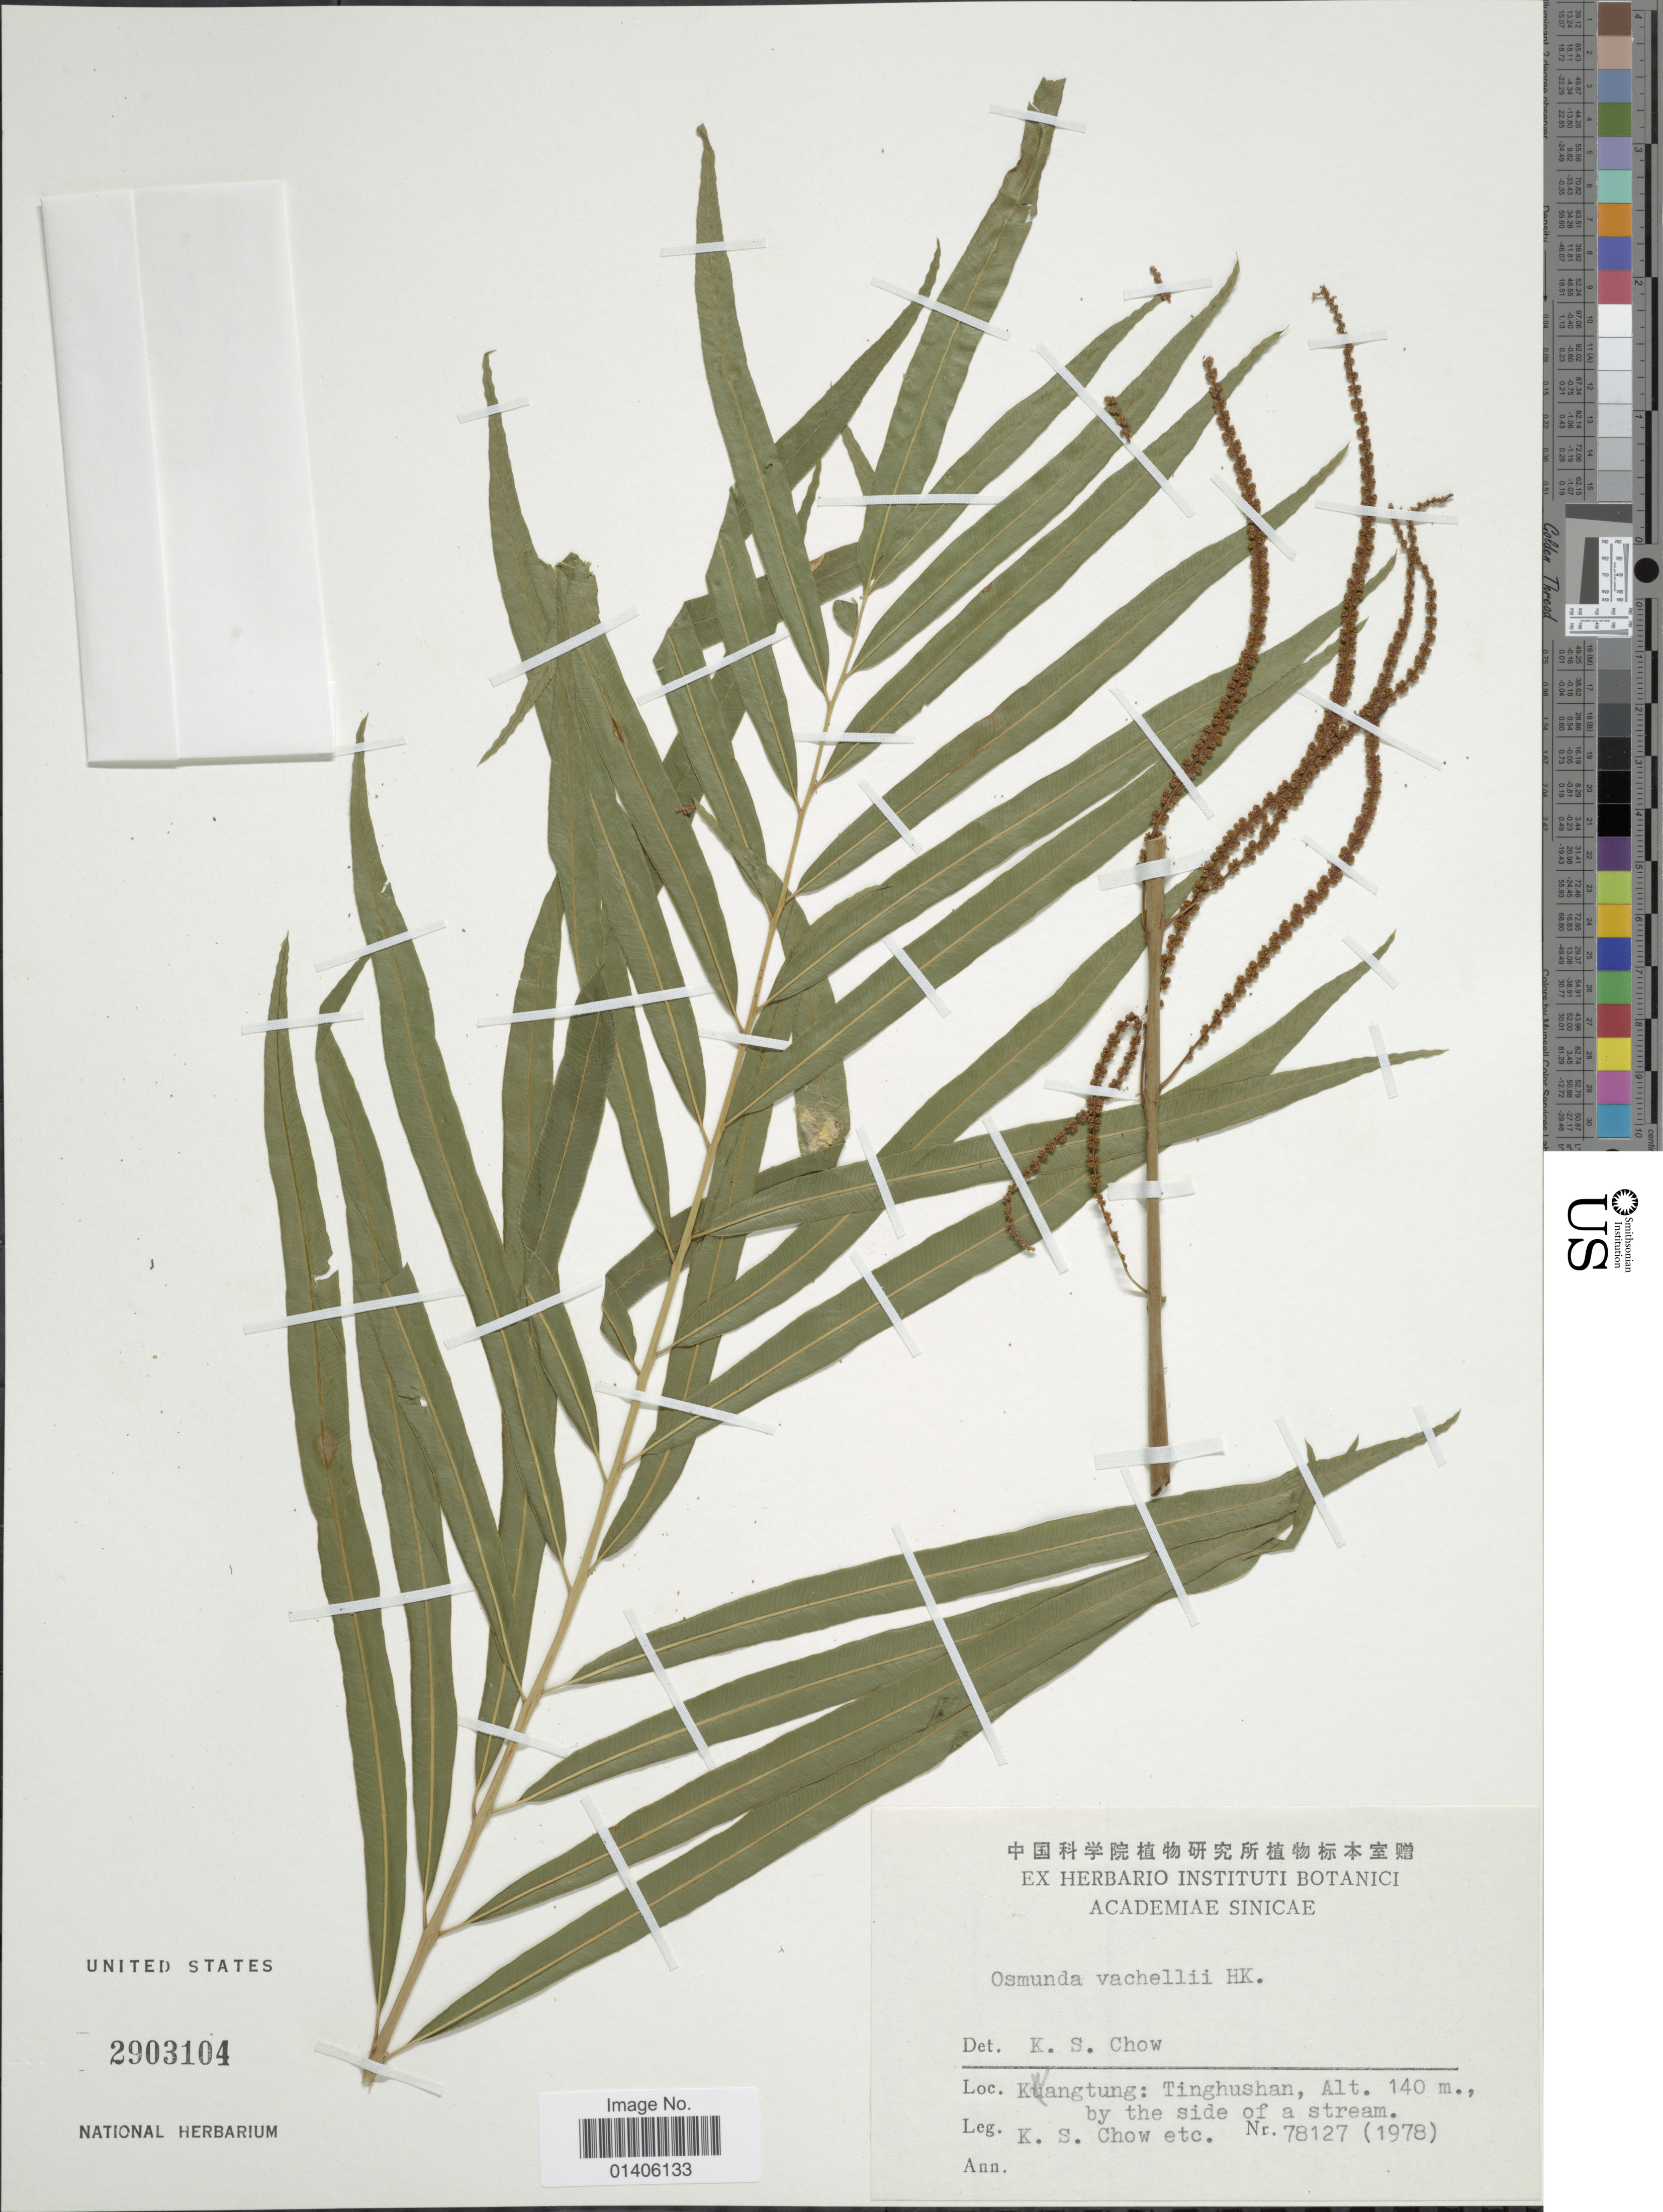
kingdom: Plantae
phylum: Tracheophyta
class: Polypodiopsida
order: Osmundales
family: Osmundaceae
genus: Osmunda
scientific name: Osmunda vachellii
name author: Hook.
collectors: K. S. Chow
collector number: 78127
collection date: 1978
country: China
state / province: Guangdong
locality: Kwangtung: Tinghushan, by the side of a stream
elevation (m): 140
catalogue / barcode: US 2903104